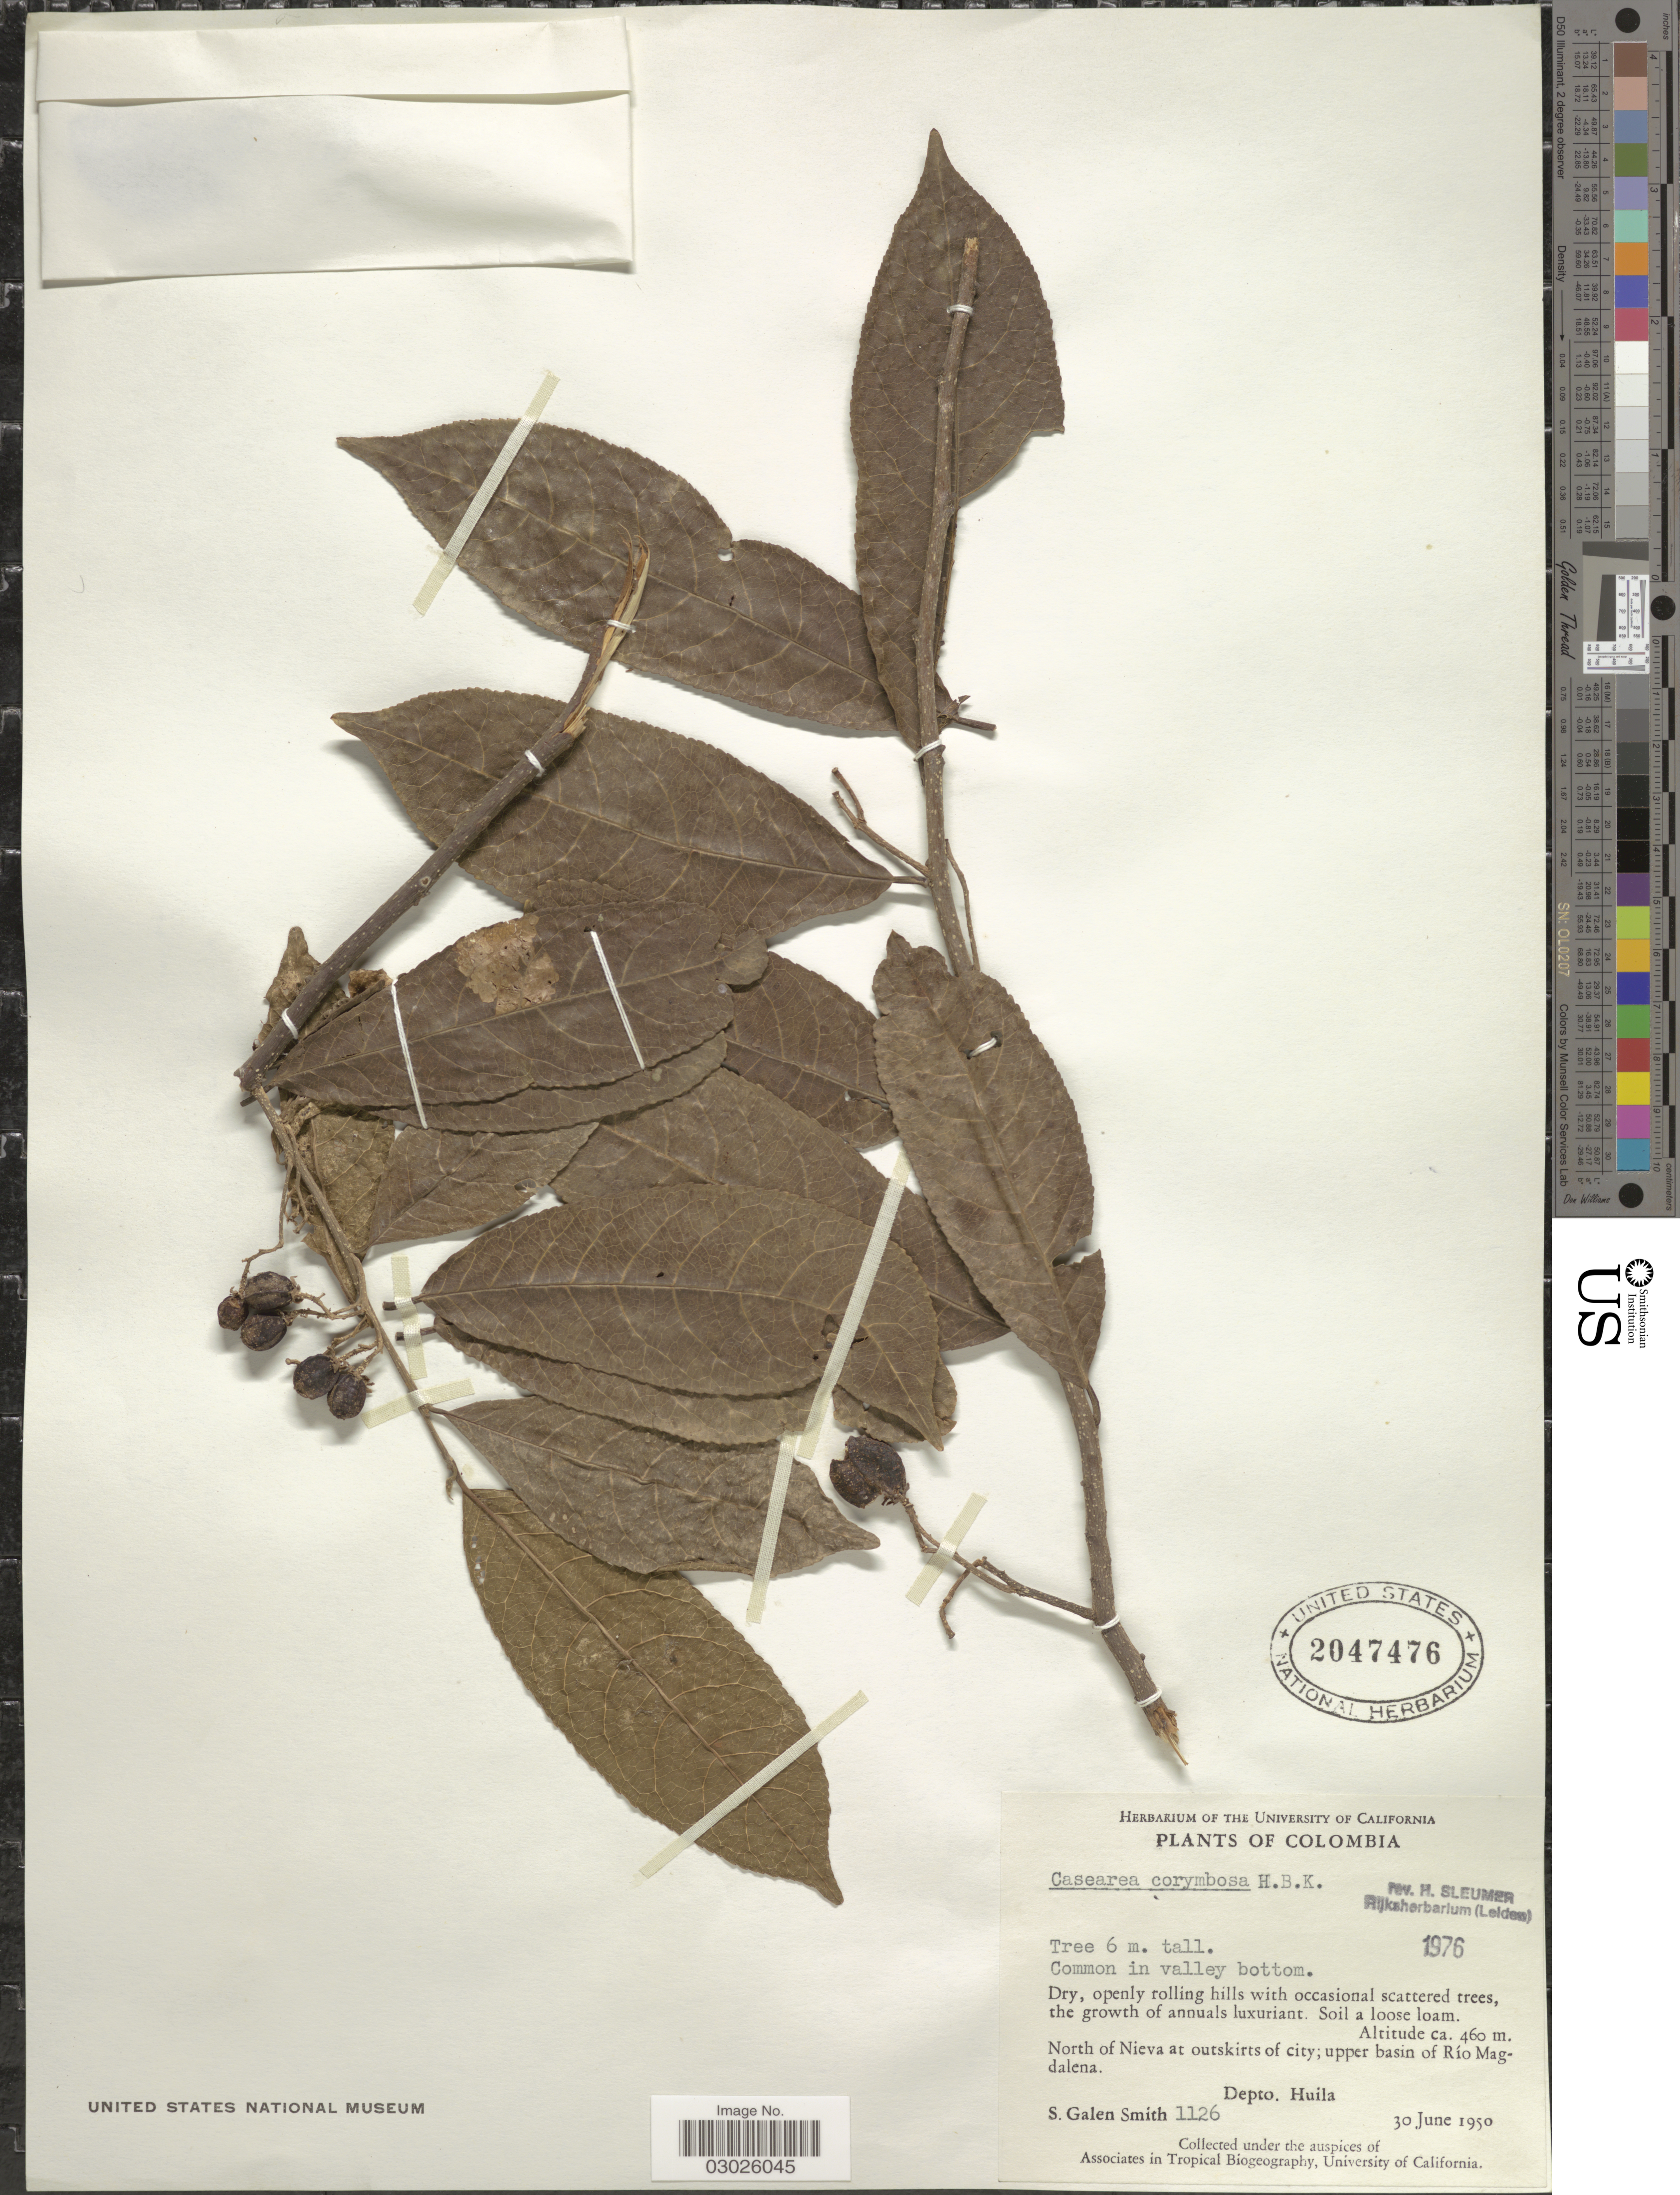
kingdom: Plantae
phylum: Tracheophyta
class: Magnoliopsida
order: Malpighiales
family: Salicaceae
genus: Casearia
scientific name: Casearia corymbosa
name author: Kunth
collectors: S. G. Smith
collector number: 1126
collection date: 1950-06-30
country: Colombia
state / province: Huila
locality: North of Nieva at outskirts of city; upper basin of Río Magdalena. Depto. Huila.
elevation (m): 460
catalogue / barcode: US 2047476